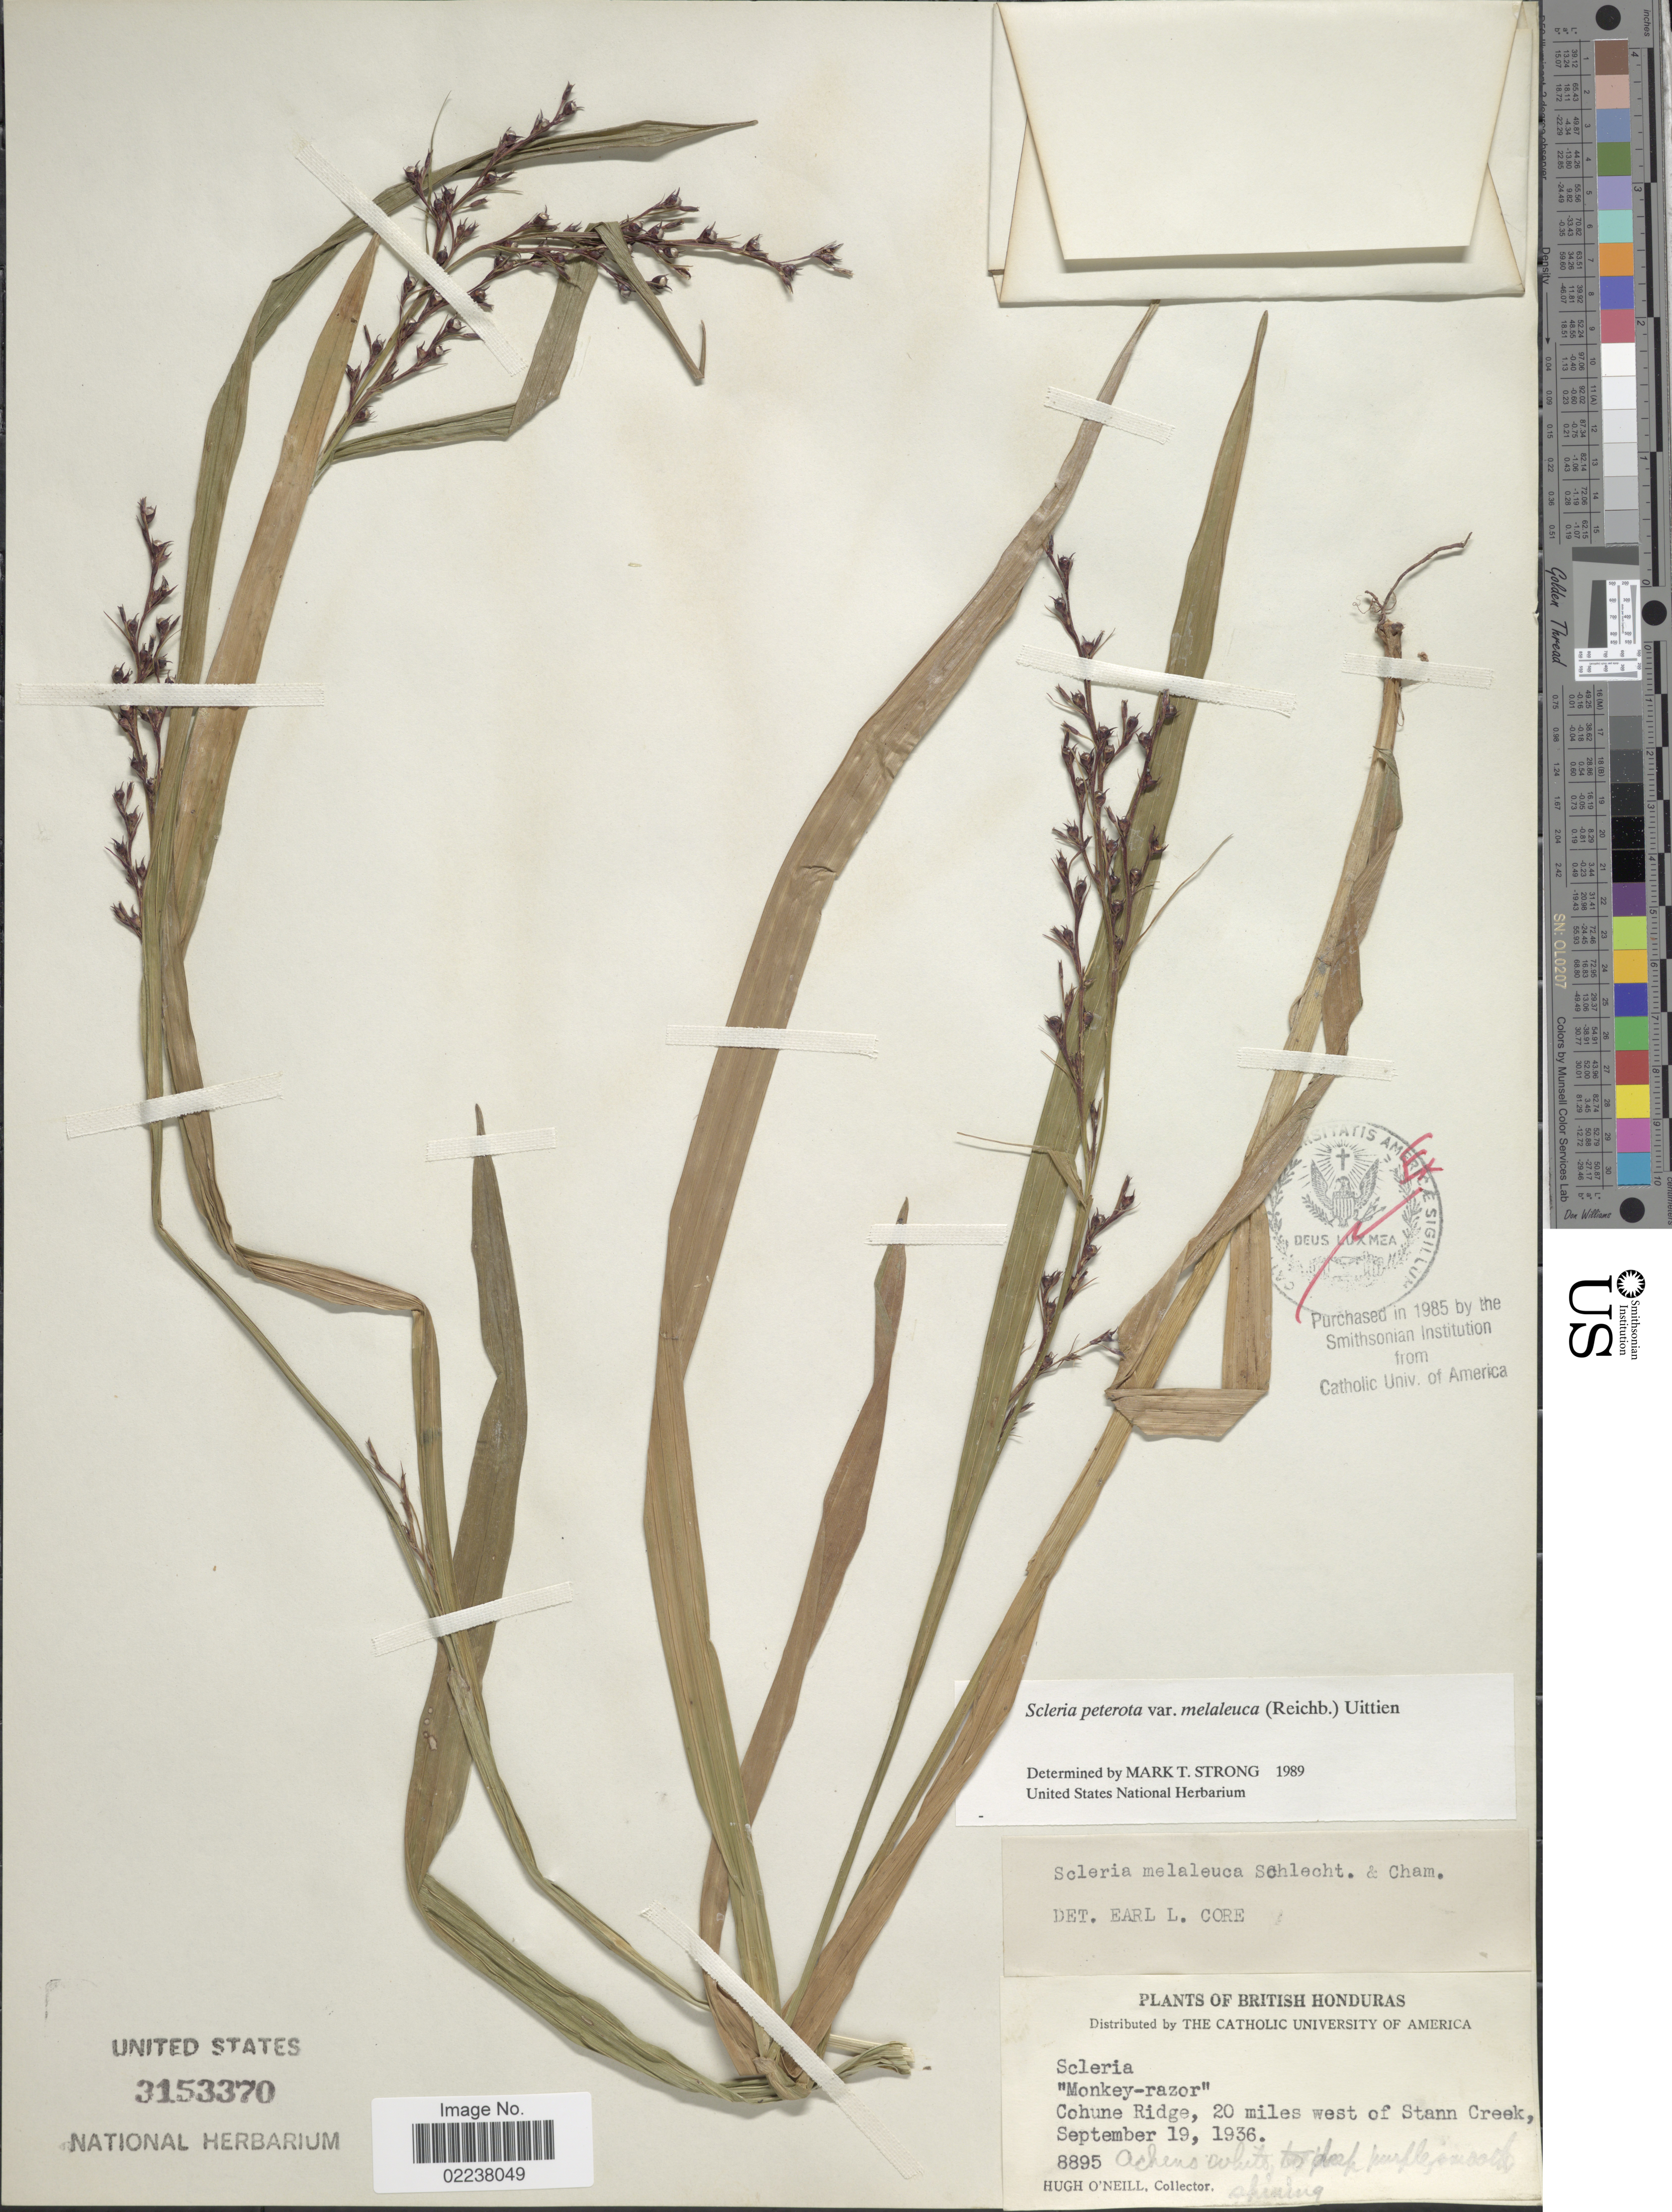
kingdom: Plantae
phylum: Tracheophyta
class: Liliopsida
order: Poales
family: Cyperaceae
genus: Scleria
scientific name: Scleria gaertneri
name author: Raddi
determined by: Strong, Mark T., (BOT), Smithsonian Institution - National Museum of Natural History (UNITED STATES)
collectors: H. O'Neill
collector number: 8895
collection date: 1936-09-19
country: Belize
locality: British Honduras, Cohune Ridge, 20 miles west of Stann Creek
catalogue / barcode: US 3153370